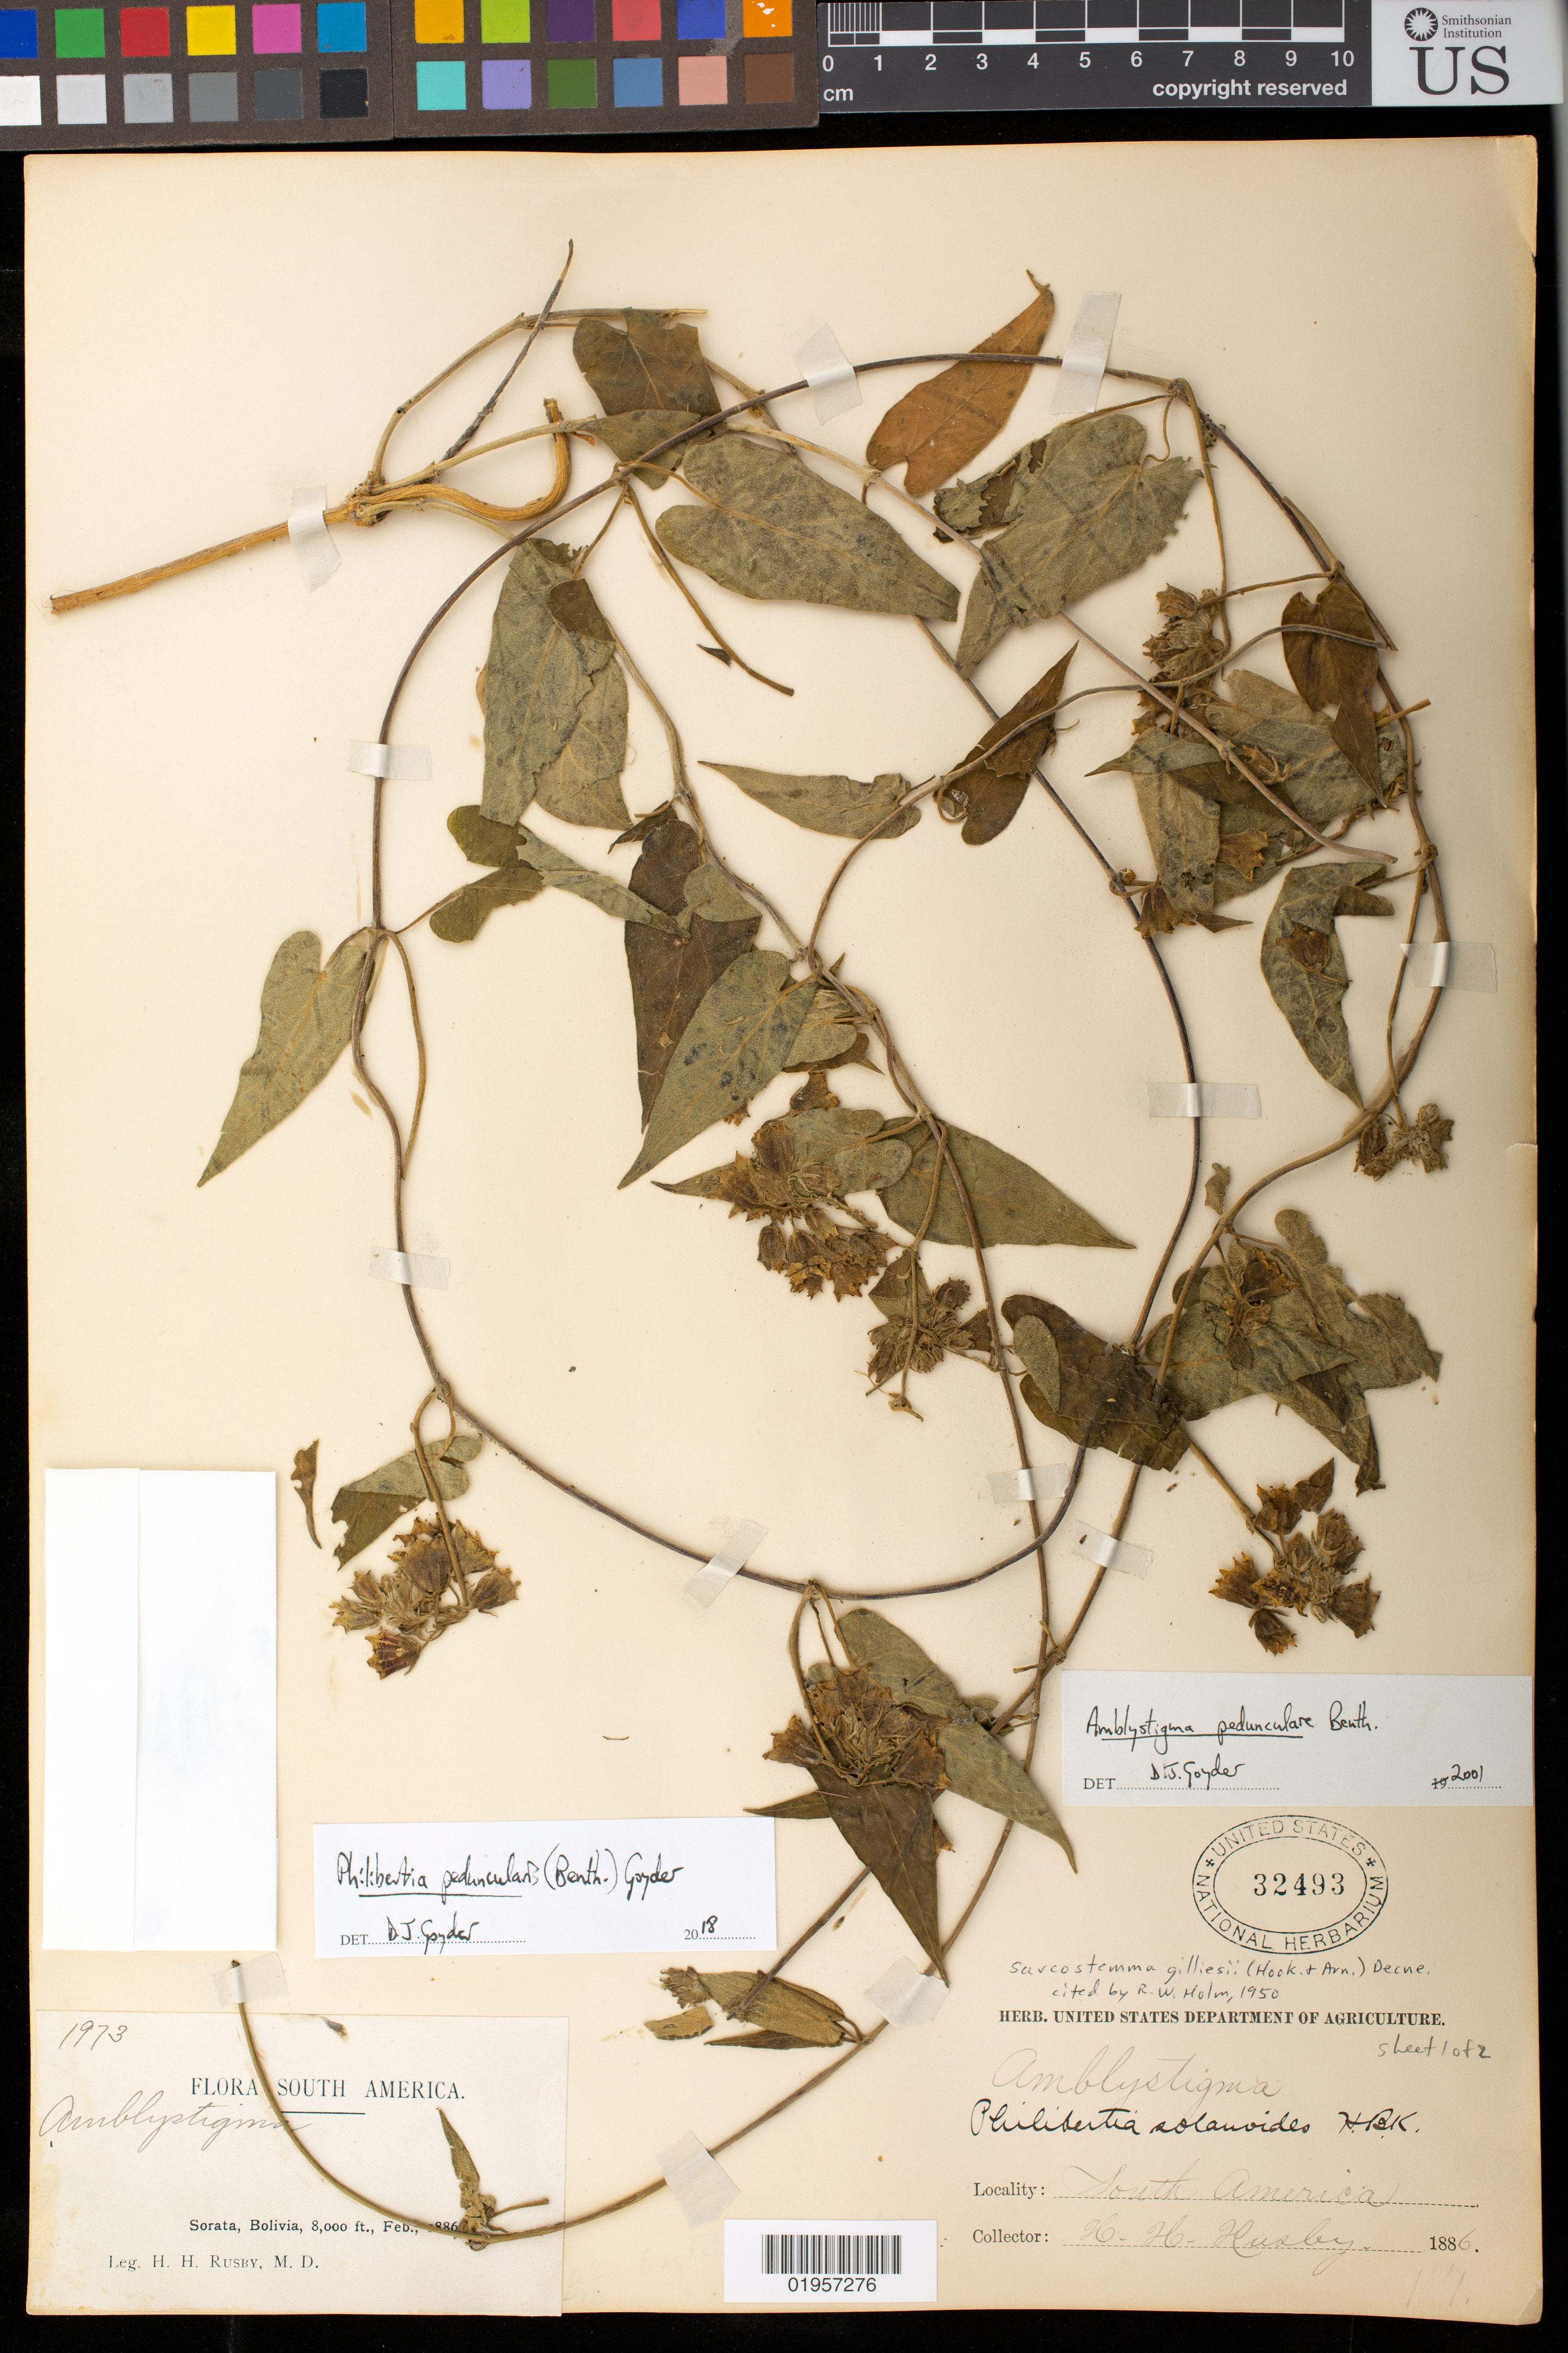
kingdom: Plantae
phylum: Tracheophyta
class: Magnoliopsida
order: Gentianales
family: Apocynaceae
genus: Philibertia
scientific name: Philibertia peduncularis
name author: (Benth.) Goyder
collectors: H. H. Rusby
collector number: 1973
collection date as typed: Feb., 1886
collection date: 1886-02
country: Bolivia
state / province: La Páz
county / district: Larecaja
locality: Sorata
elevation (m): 2438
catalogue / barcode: US 32493